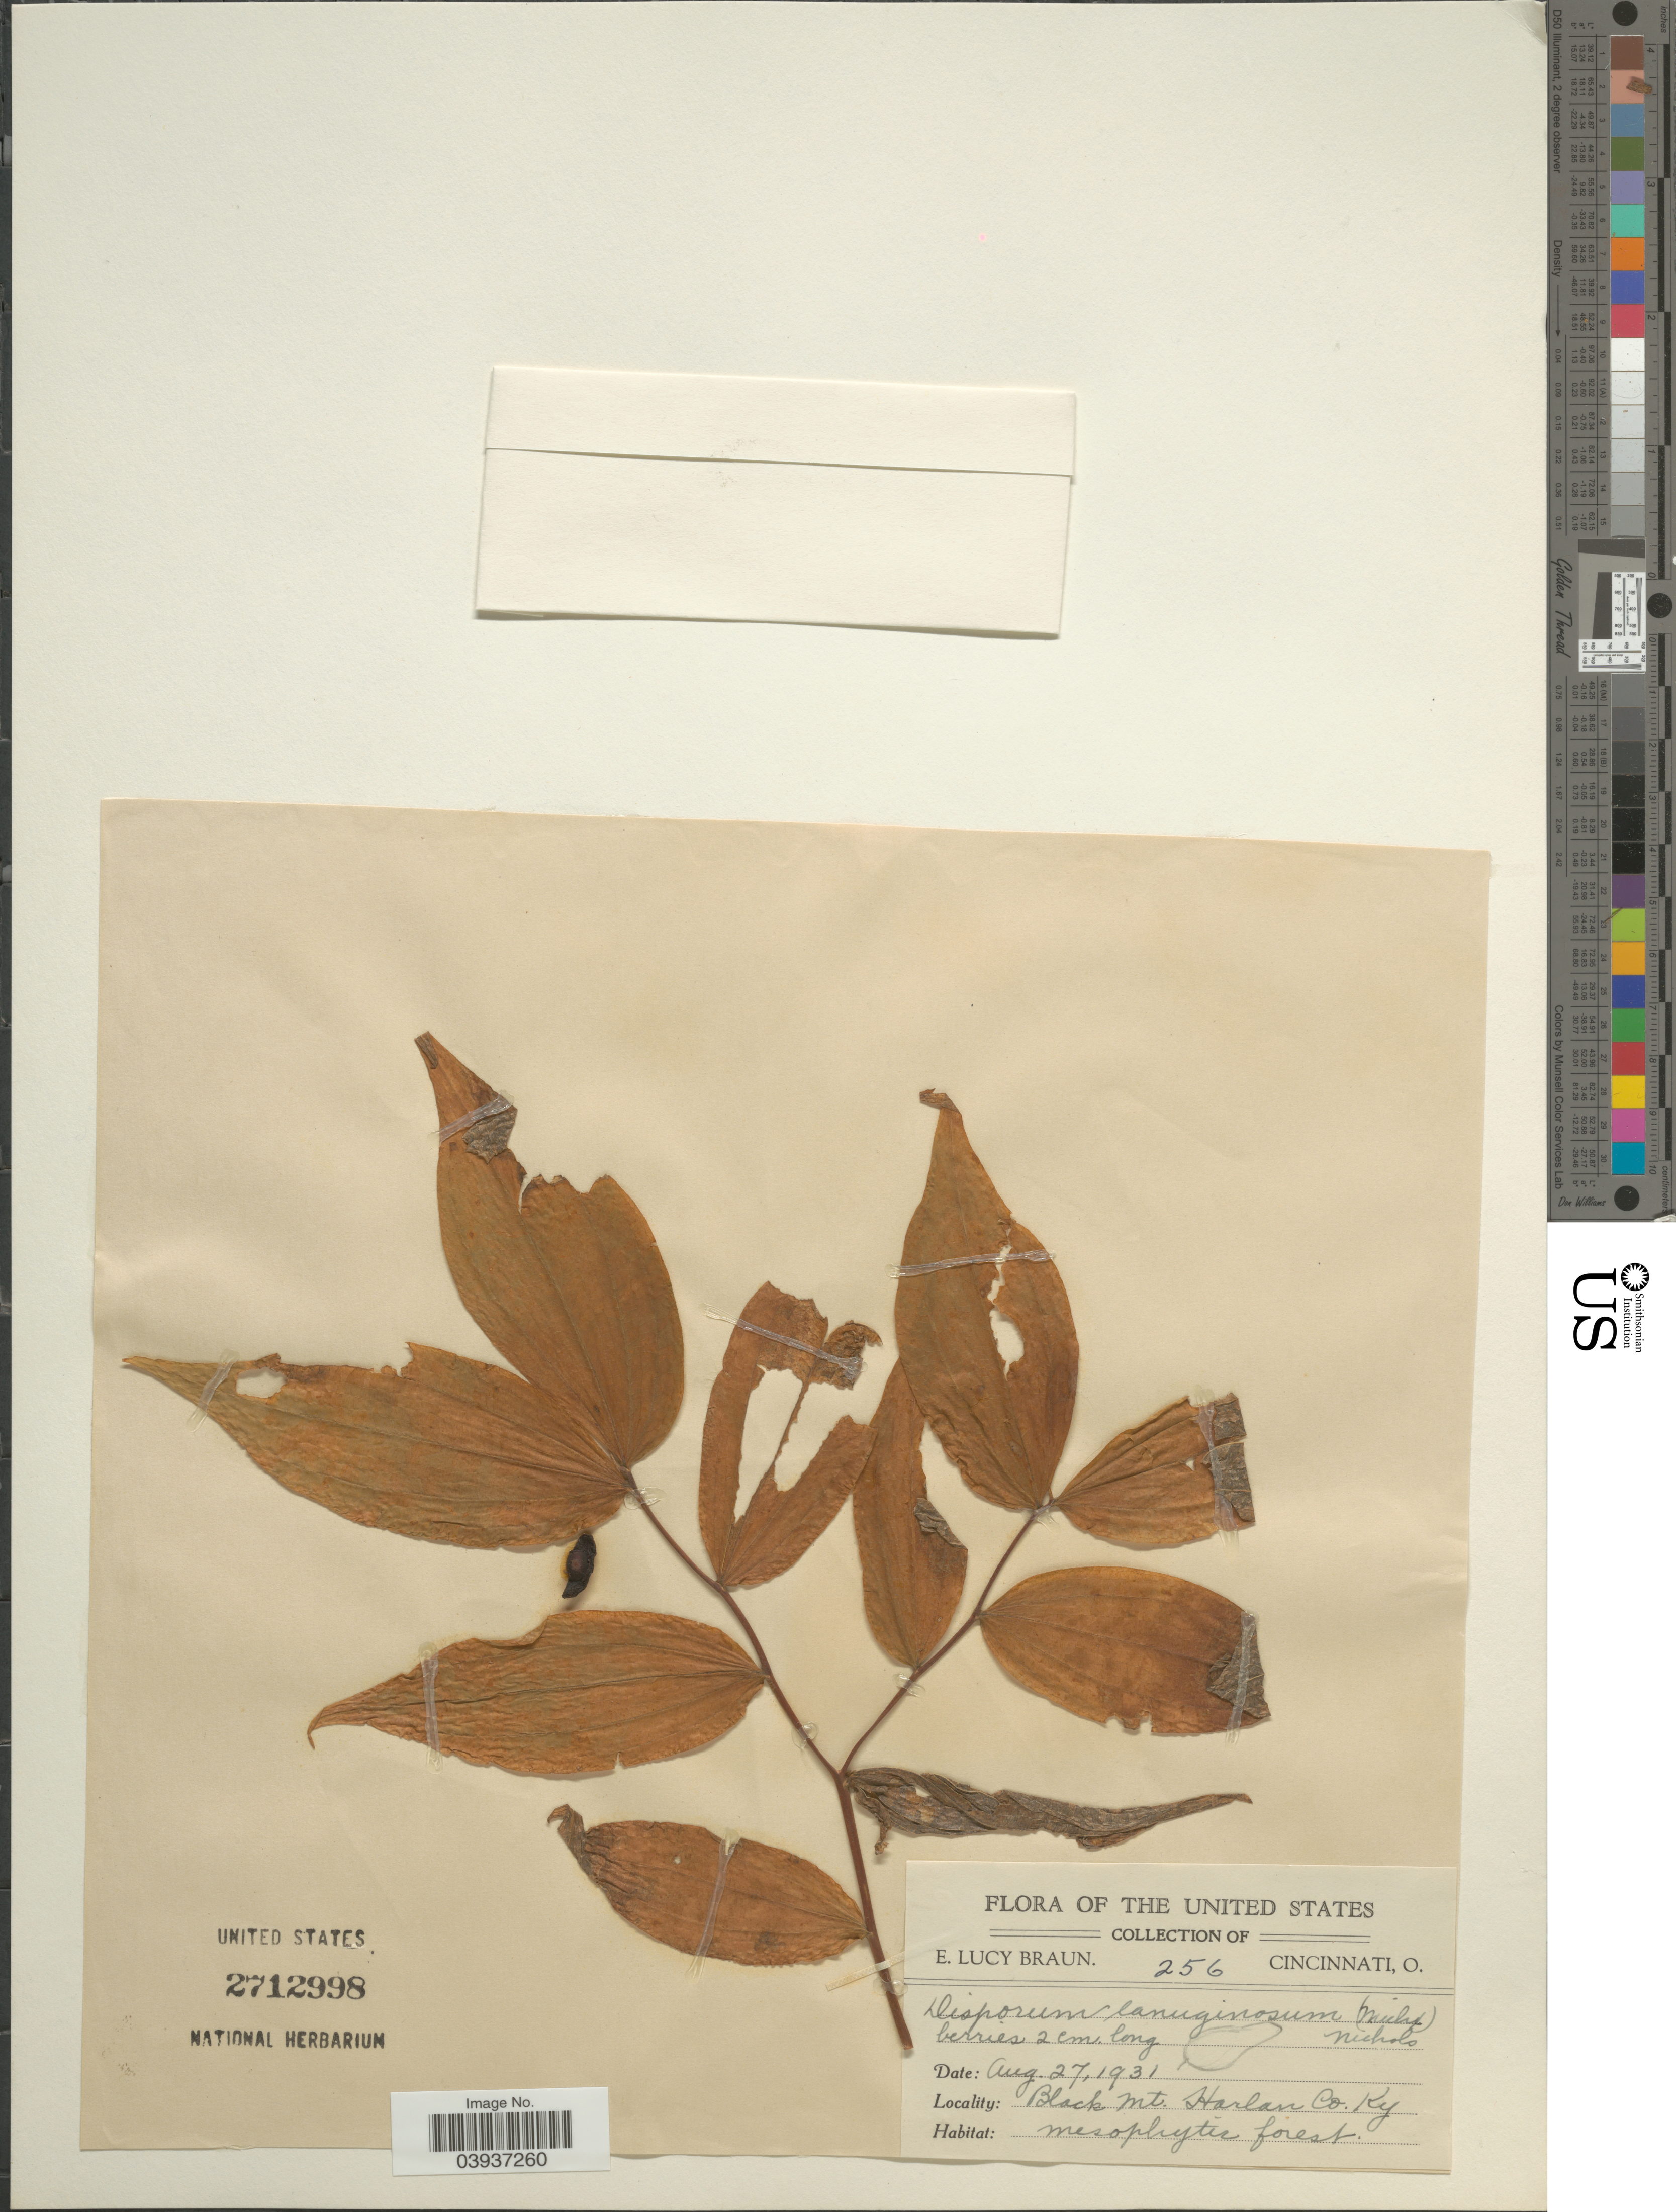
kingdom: Plantae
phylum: Tracheophyta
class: Liliopsida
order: Liliales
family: Colchicaceae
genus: Disporum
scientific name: Disporum lanuginosum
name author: (Michx.) G. Nicholson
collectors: E. L. Braun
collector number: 256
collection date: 1931-08-27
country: United States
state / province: Kentucky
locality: Black Mt. Harlan Co.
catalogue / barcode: US 2712998